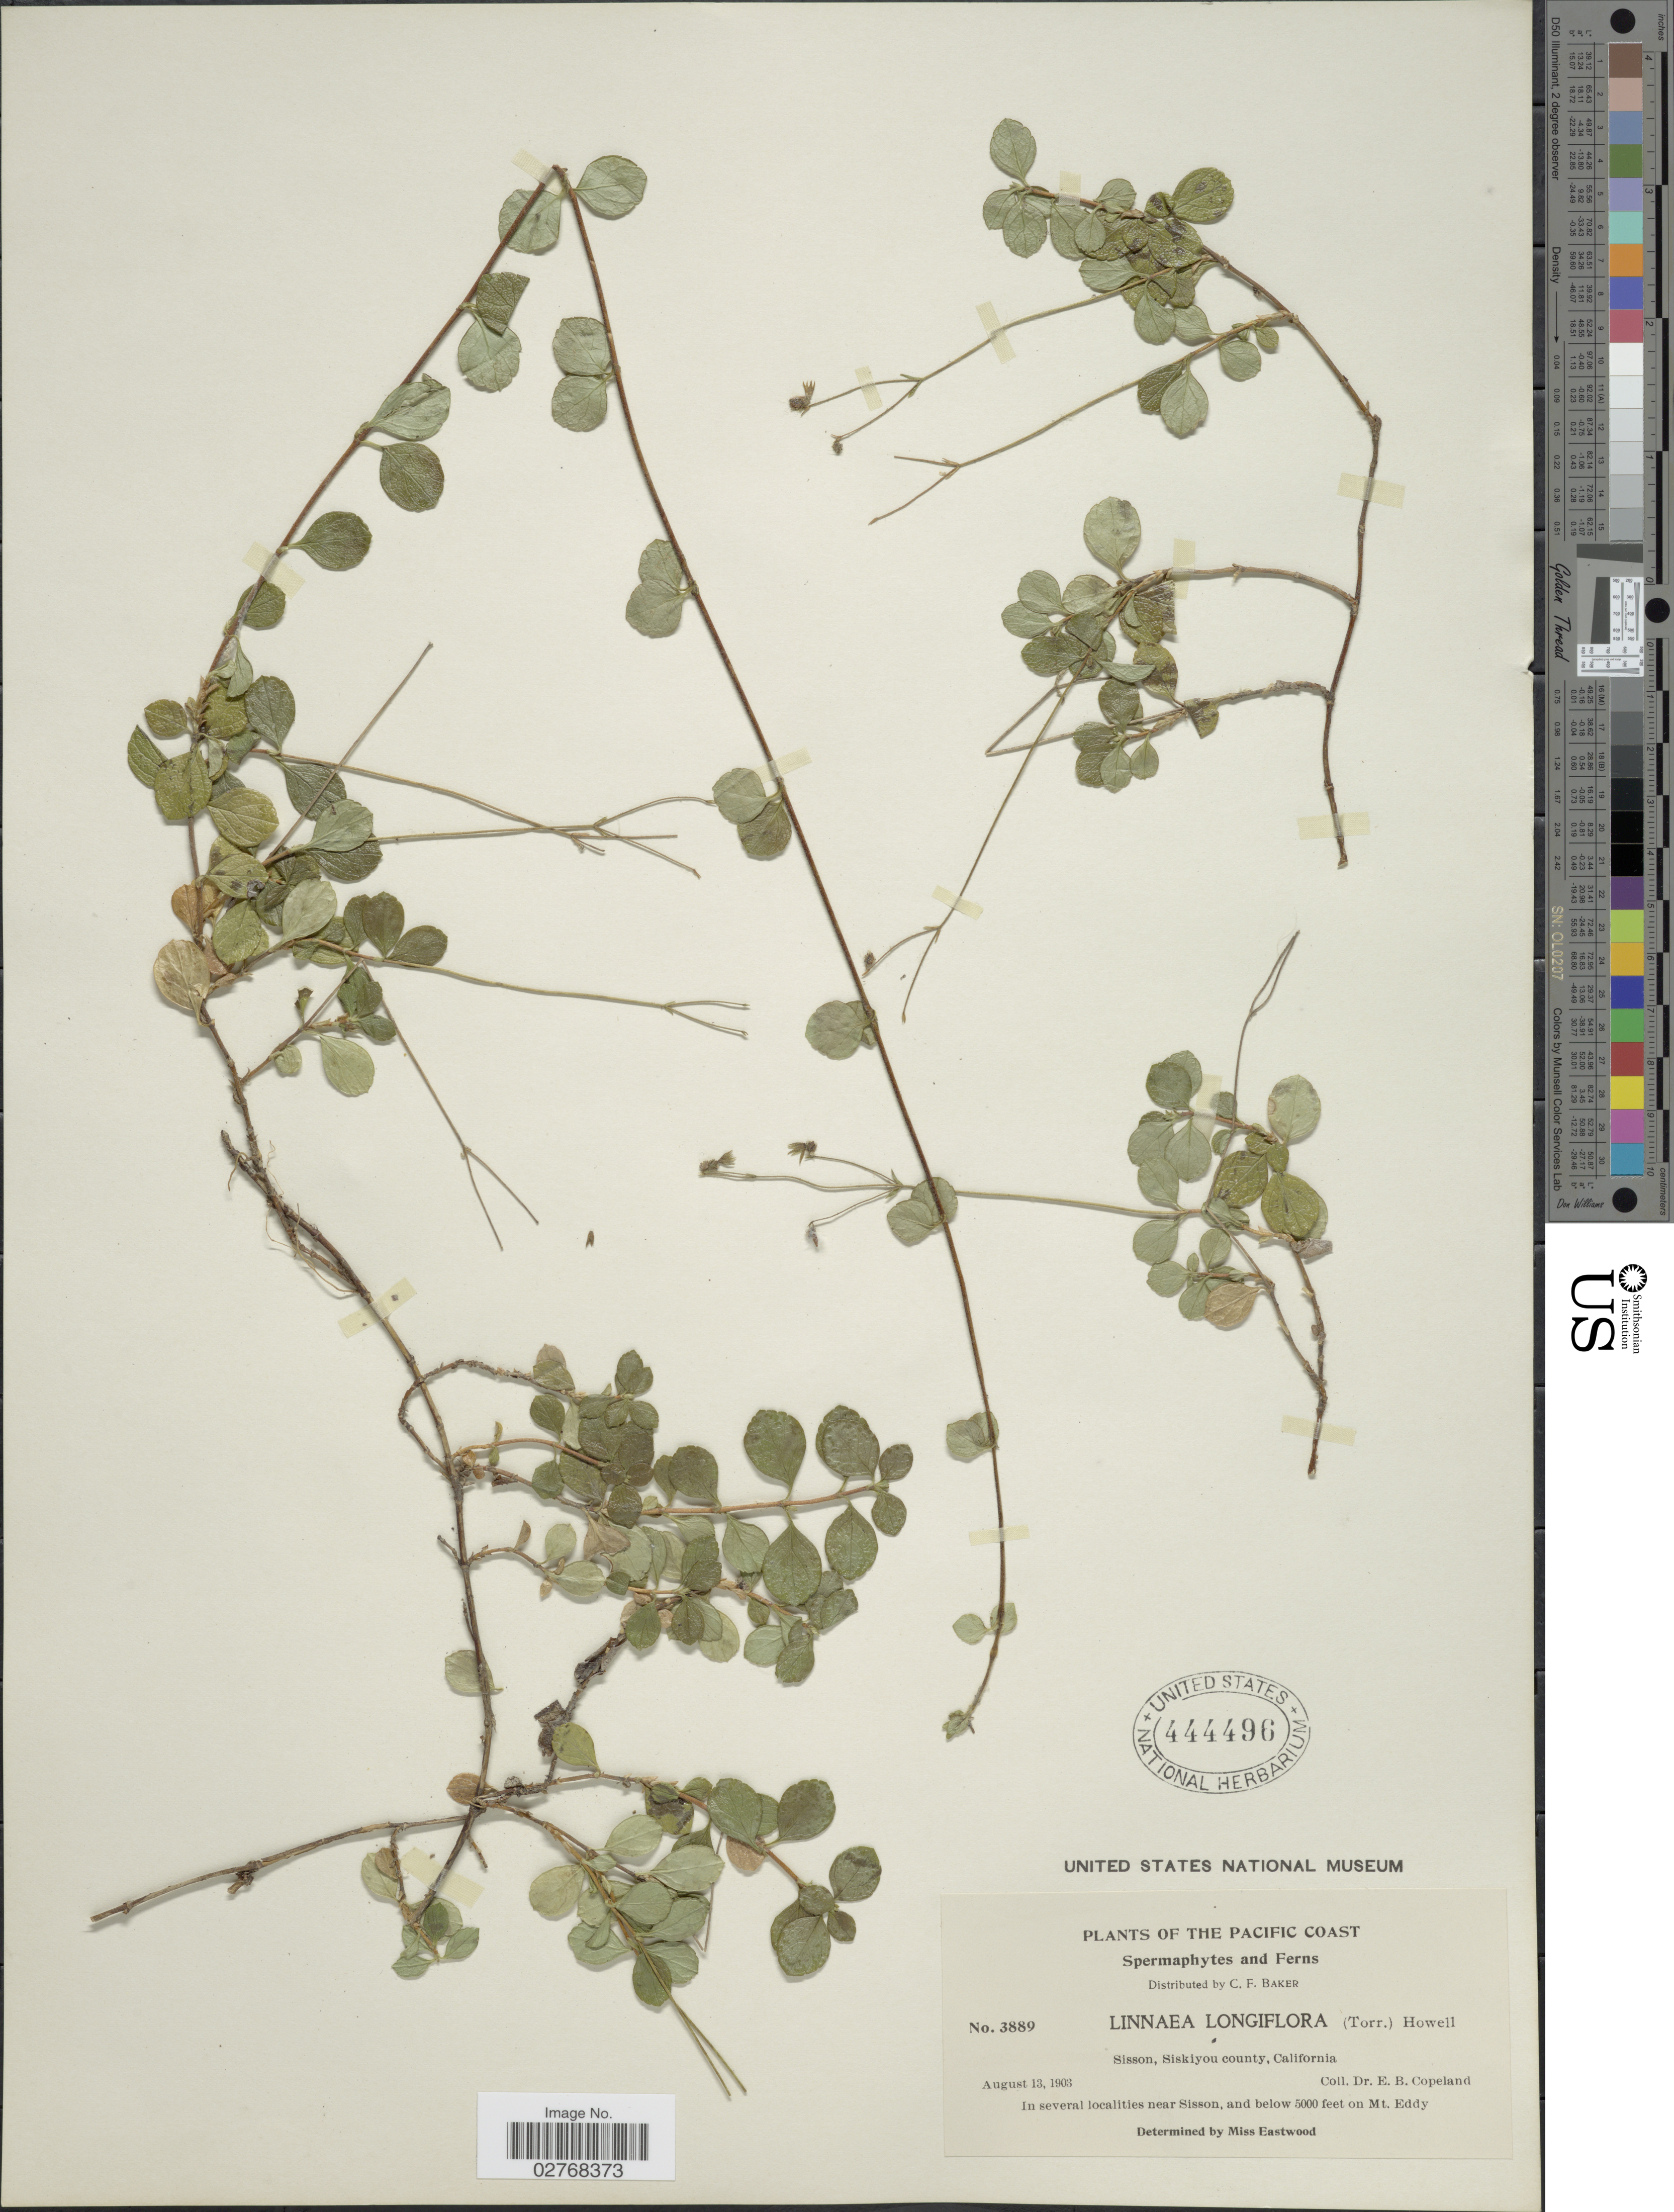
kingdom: Plantae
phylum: Tracheophyta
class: Magnoliopsida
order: Dipsacales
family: Caprifoliaceae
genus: Linnaea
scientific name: Linnaea borealis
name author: L.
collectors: E. B. Copeland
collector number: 3889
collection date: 1903-08-13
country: United States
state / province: California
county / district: Siskiyou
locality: Pacific Coast. Sisson, Siskiyou county. In several localities near Sisson, on Mt. Eddy.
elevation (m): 1524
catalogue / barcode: US 444496